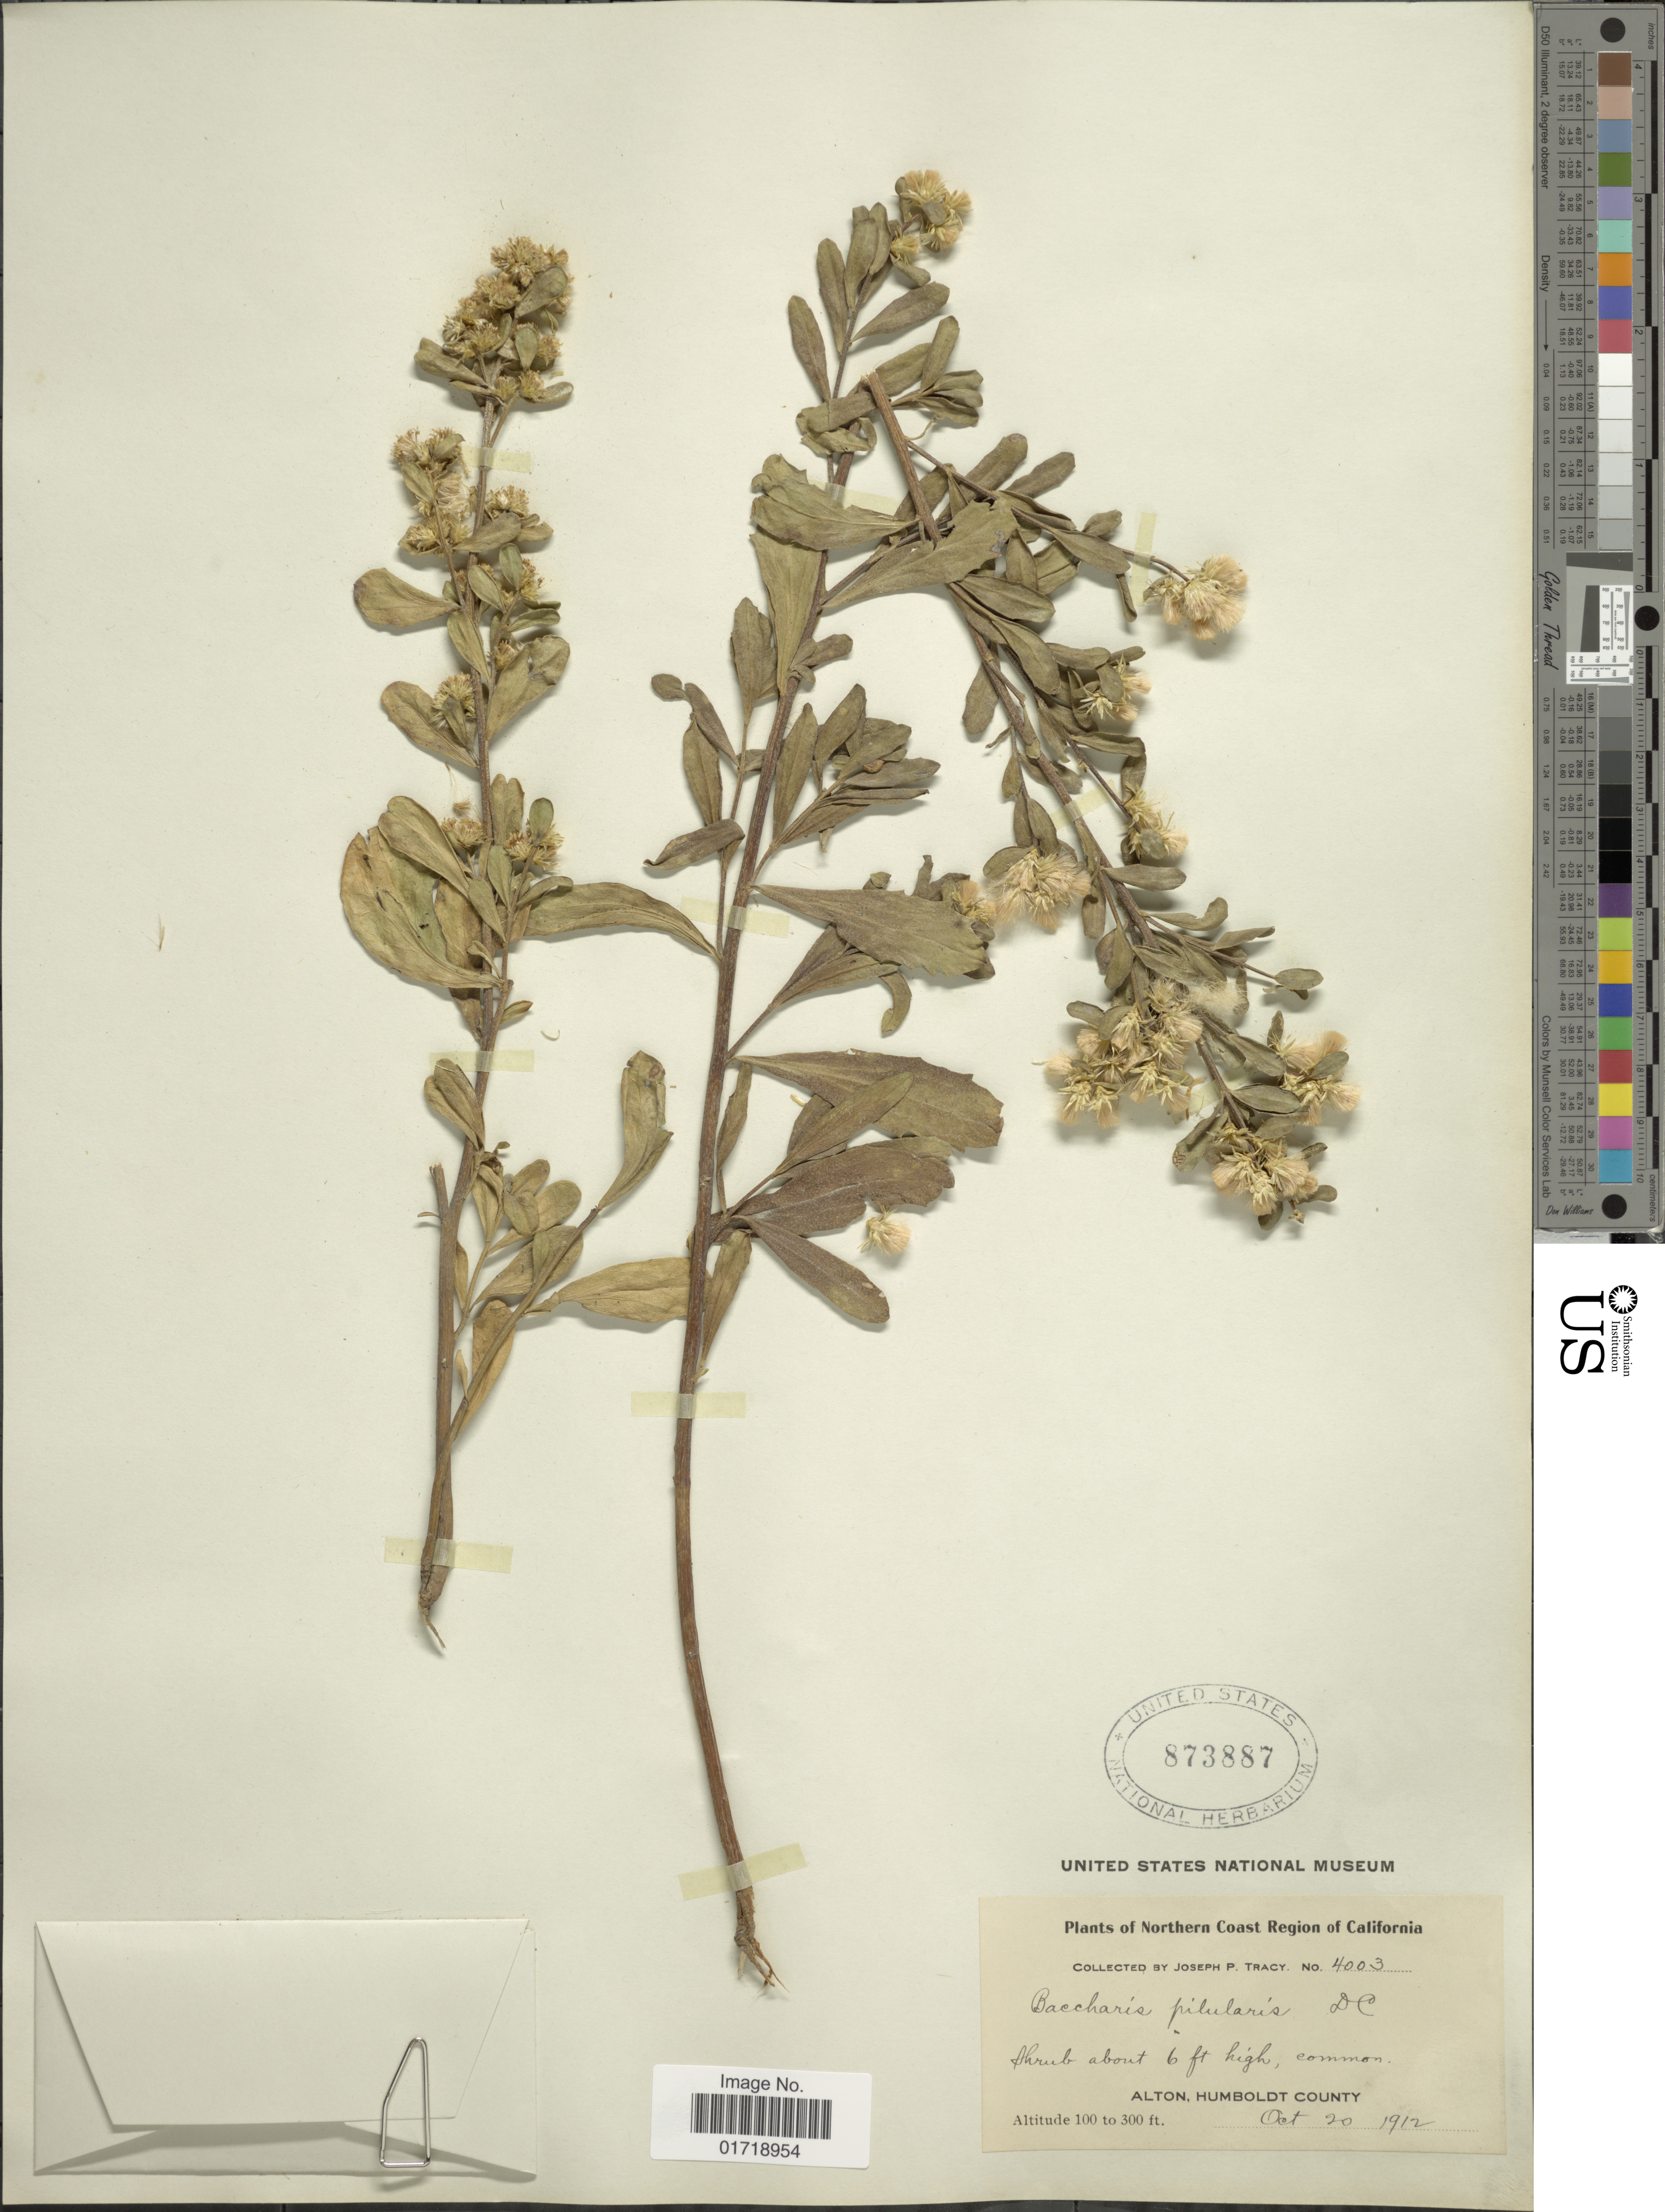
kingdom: Plantae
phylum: Tracheophyta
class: Magnoliopsida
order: Asterales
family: Asteraceae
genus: Baccharis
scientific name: Baccharis pilularis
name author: DC.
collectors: J. Tracy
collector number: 4003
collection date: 1912-10-20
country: United States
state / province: California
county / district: Humboldt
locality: Northern Coast Region of California, Alton, Humboldt County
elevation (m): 30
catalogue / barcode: US 873887